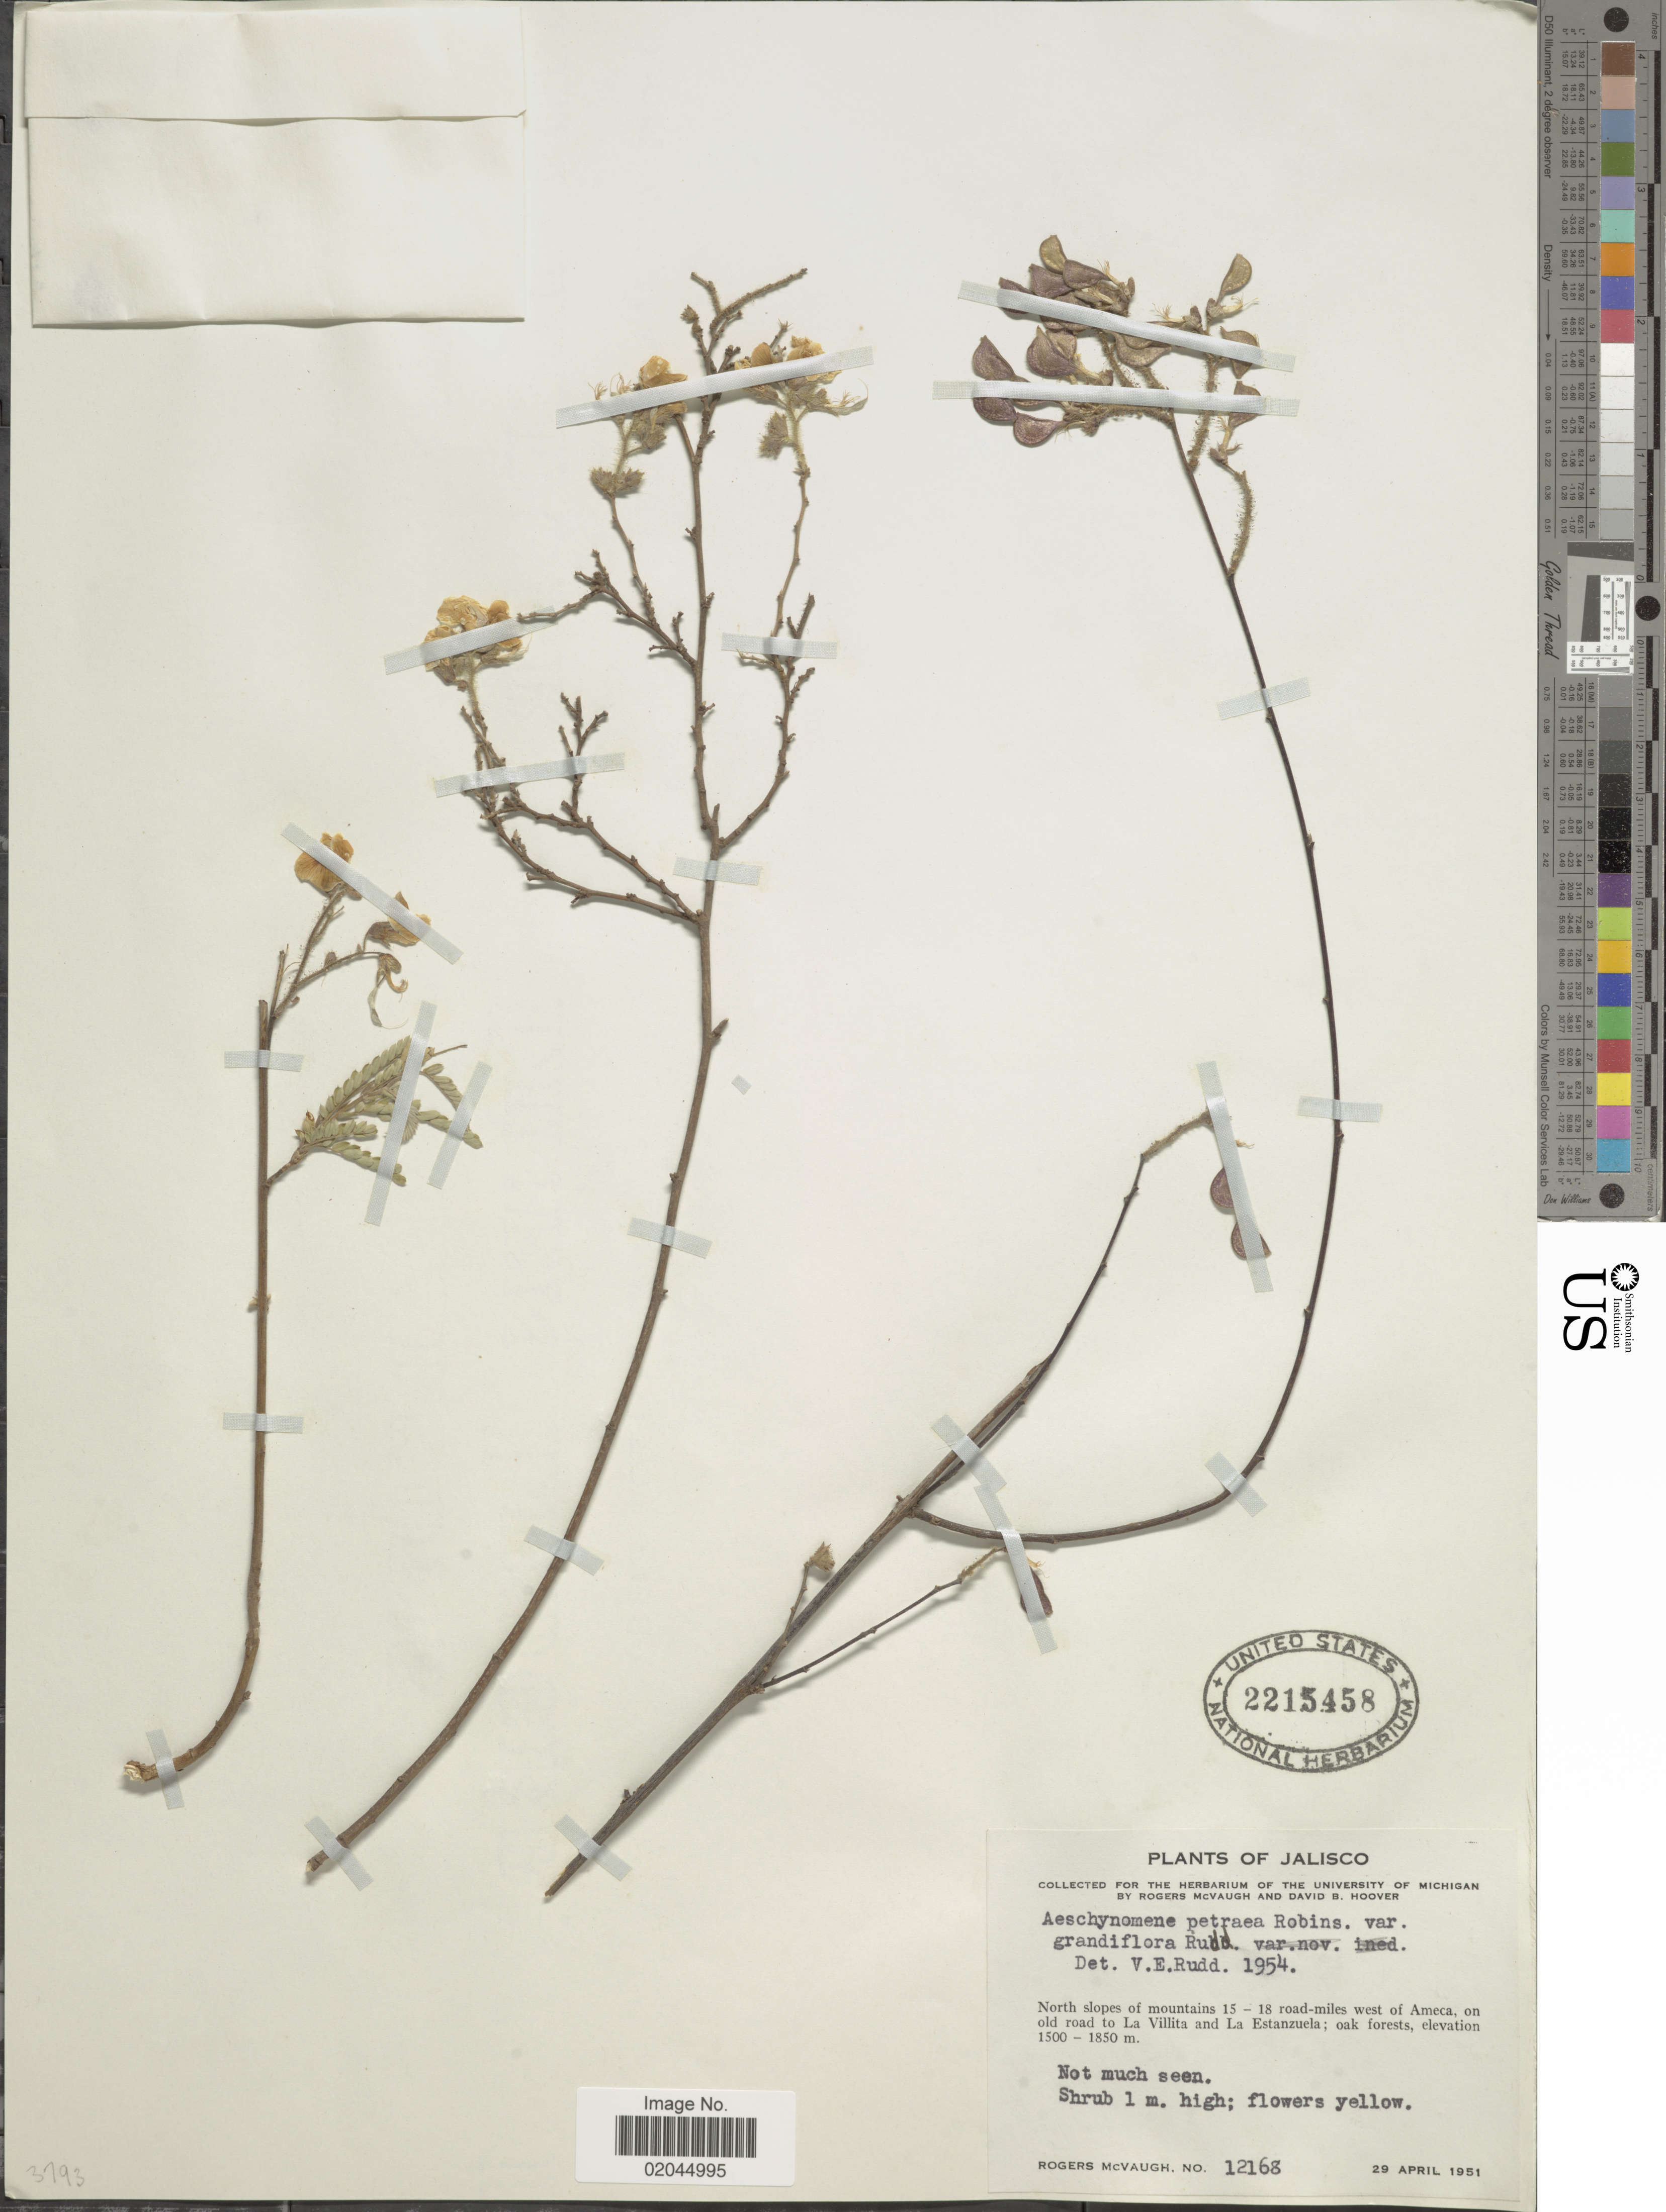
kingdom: Plantae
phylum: Tracheophyta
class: Magnoliopsida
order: Fabales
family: Fabaceae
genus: Aeschynomene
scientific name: Aeschynomene petraea var. grandiflora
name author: Rudd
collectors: R. McVaugh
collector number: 12168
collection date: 1951-04-29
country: Mexico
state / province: Jalisco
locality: North slopes of Mountains 15-18 road-miles west of Ameca, on old road to La Villita and La Estanzuela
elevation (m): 1500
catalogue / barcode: US 2215458